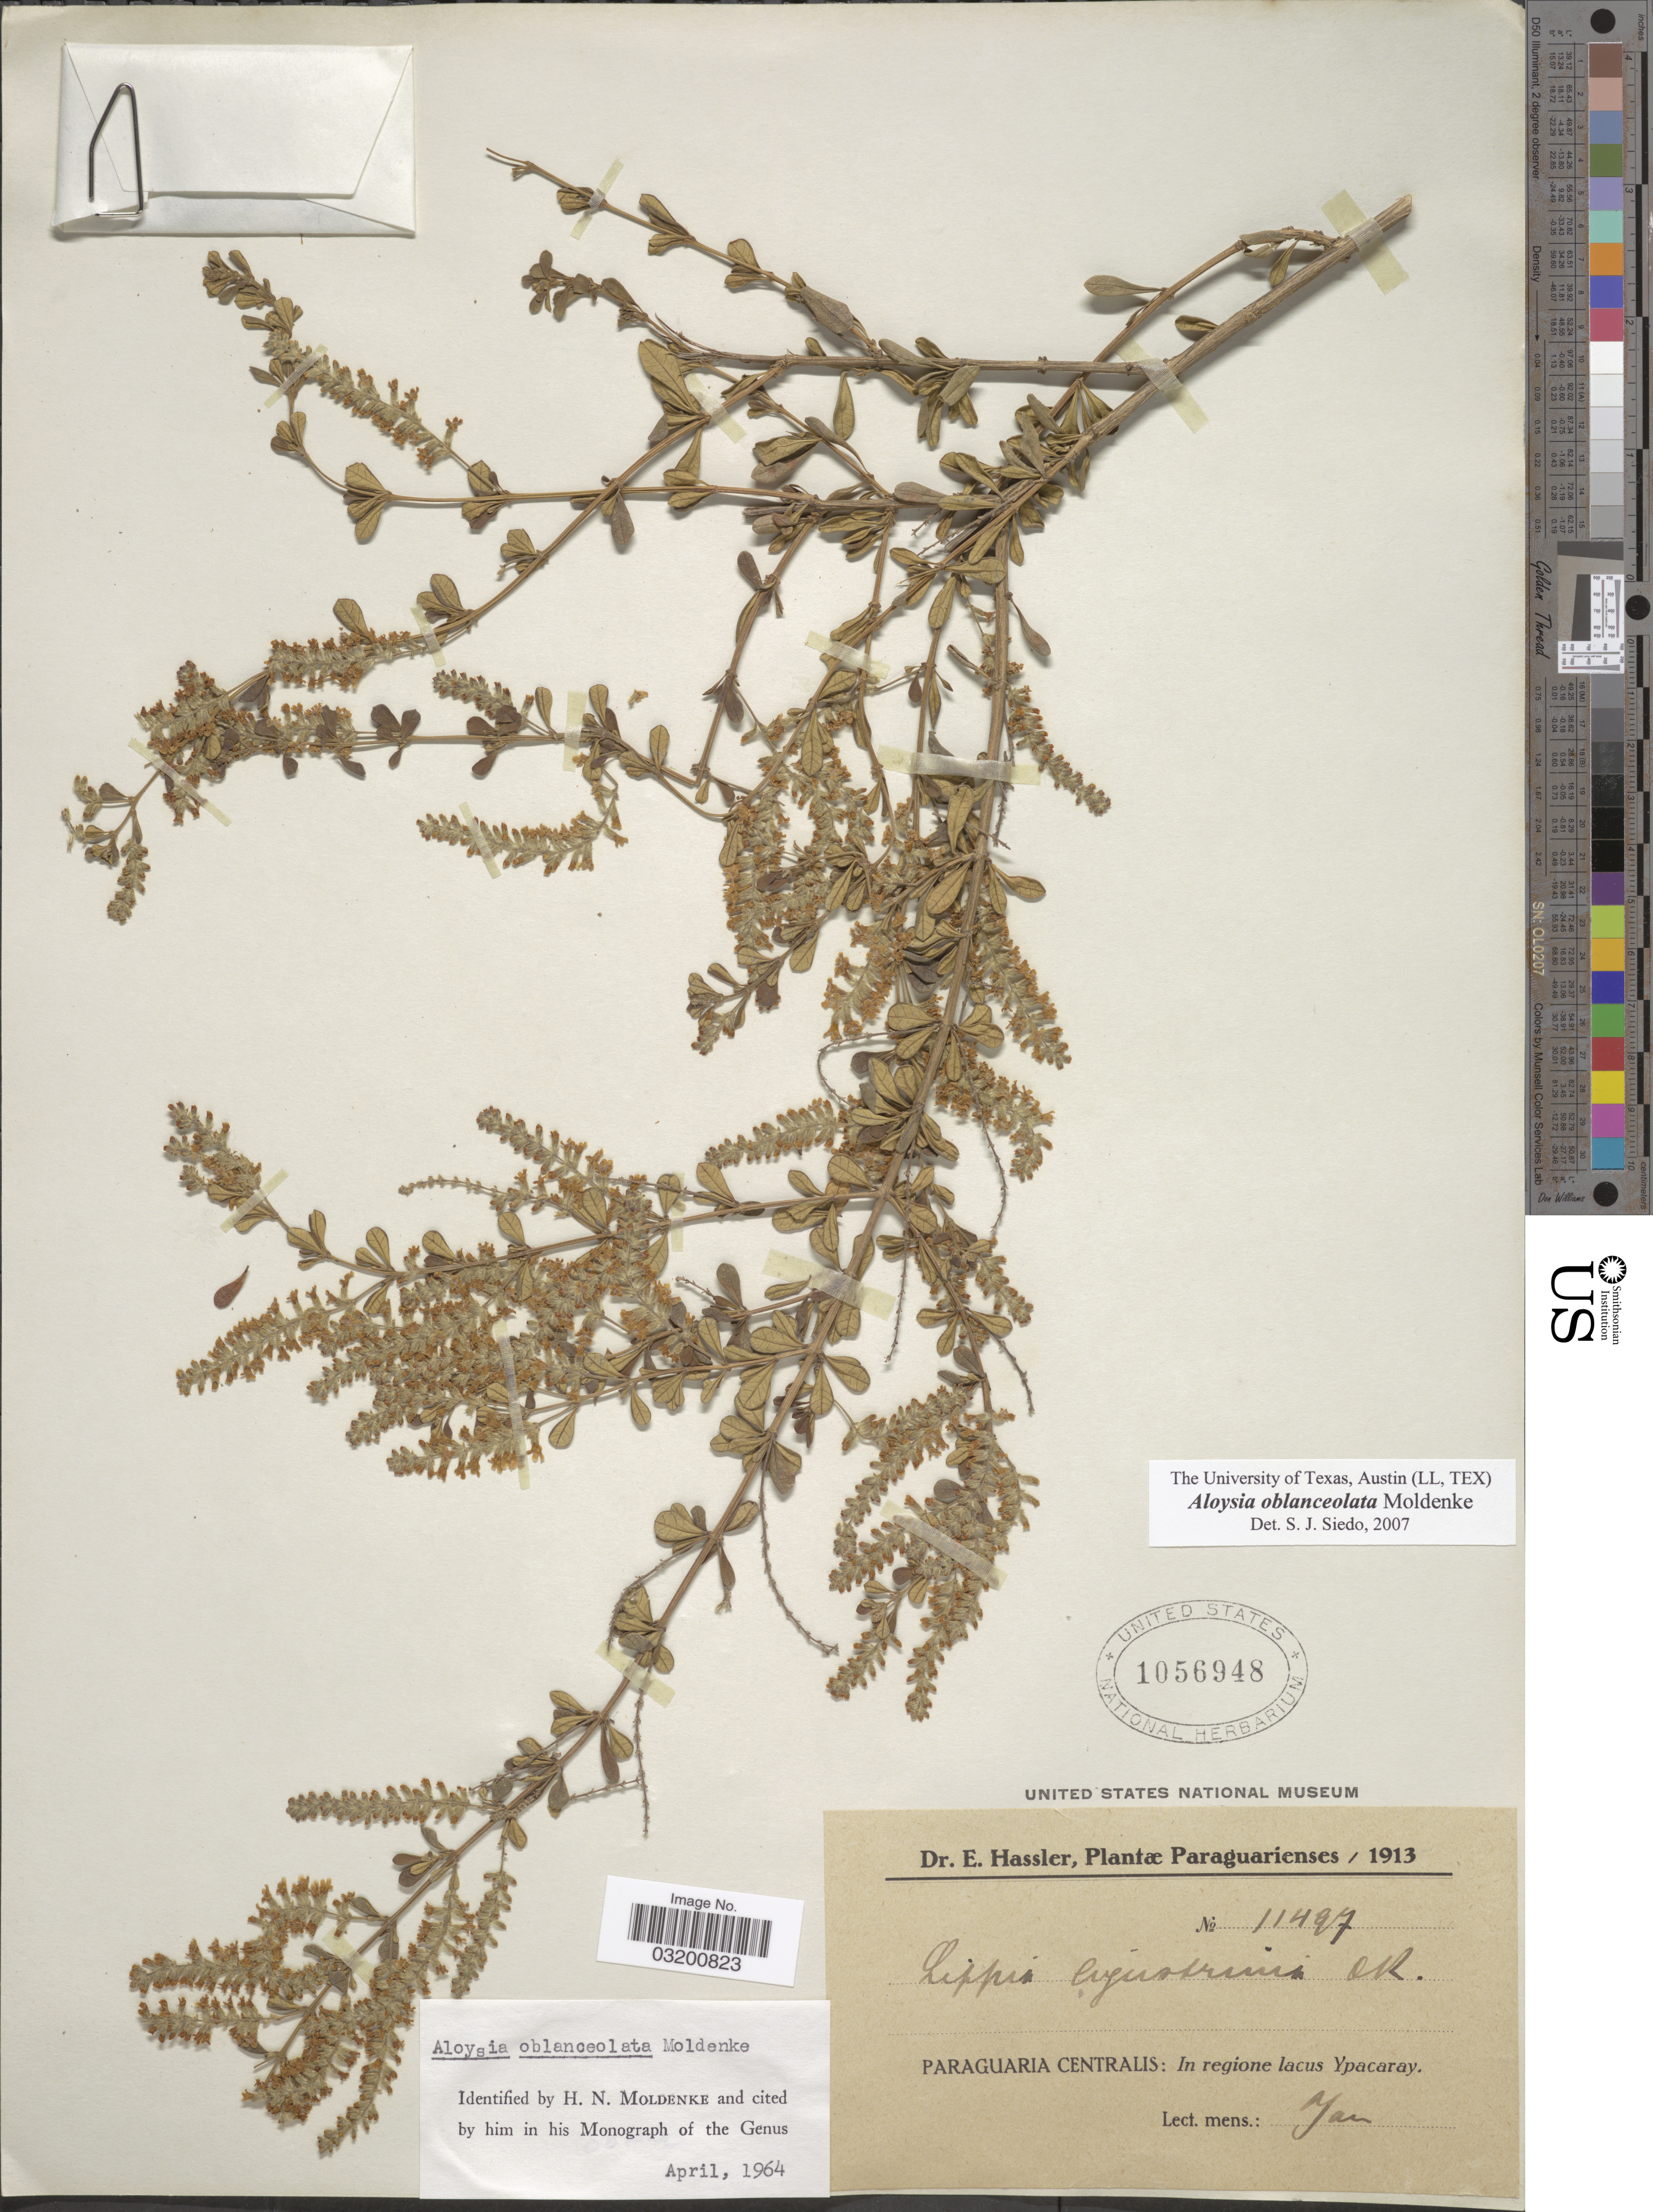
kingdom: Plantae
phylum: Tracheophyta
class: Magnoliopsida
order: Lamiales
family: Verbenaceae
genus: Aloysia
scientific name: Aloysia oblanceolata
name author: Moldenke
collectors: E. Hassler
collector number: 11497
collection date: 1913-01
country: Paraguay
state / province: Central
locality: Paraguaria Centralis: In regione lacus Ypacaray.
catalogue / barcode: US 1056948